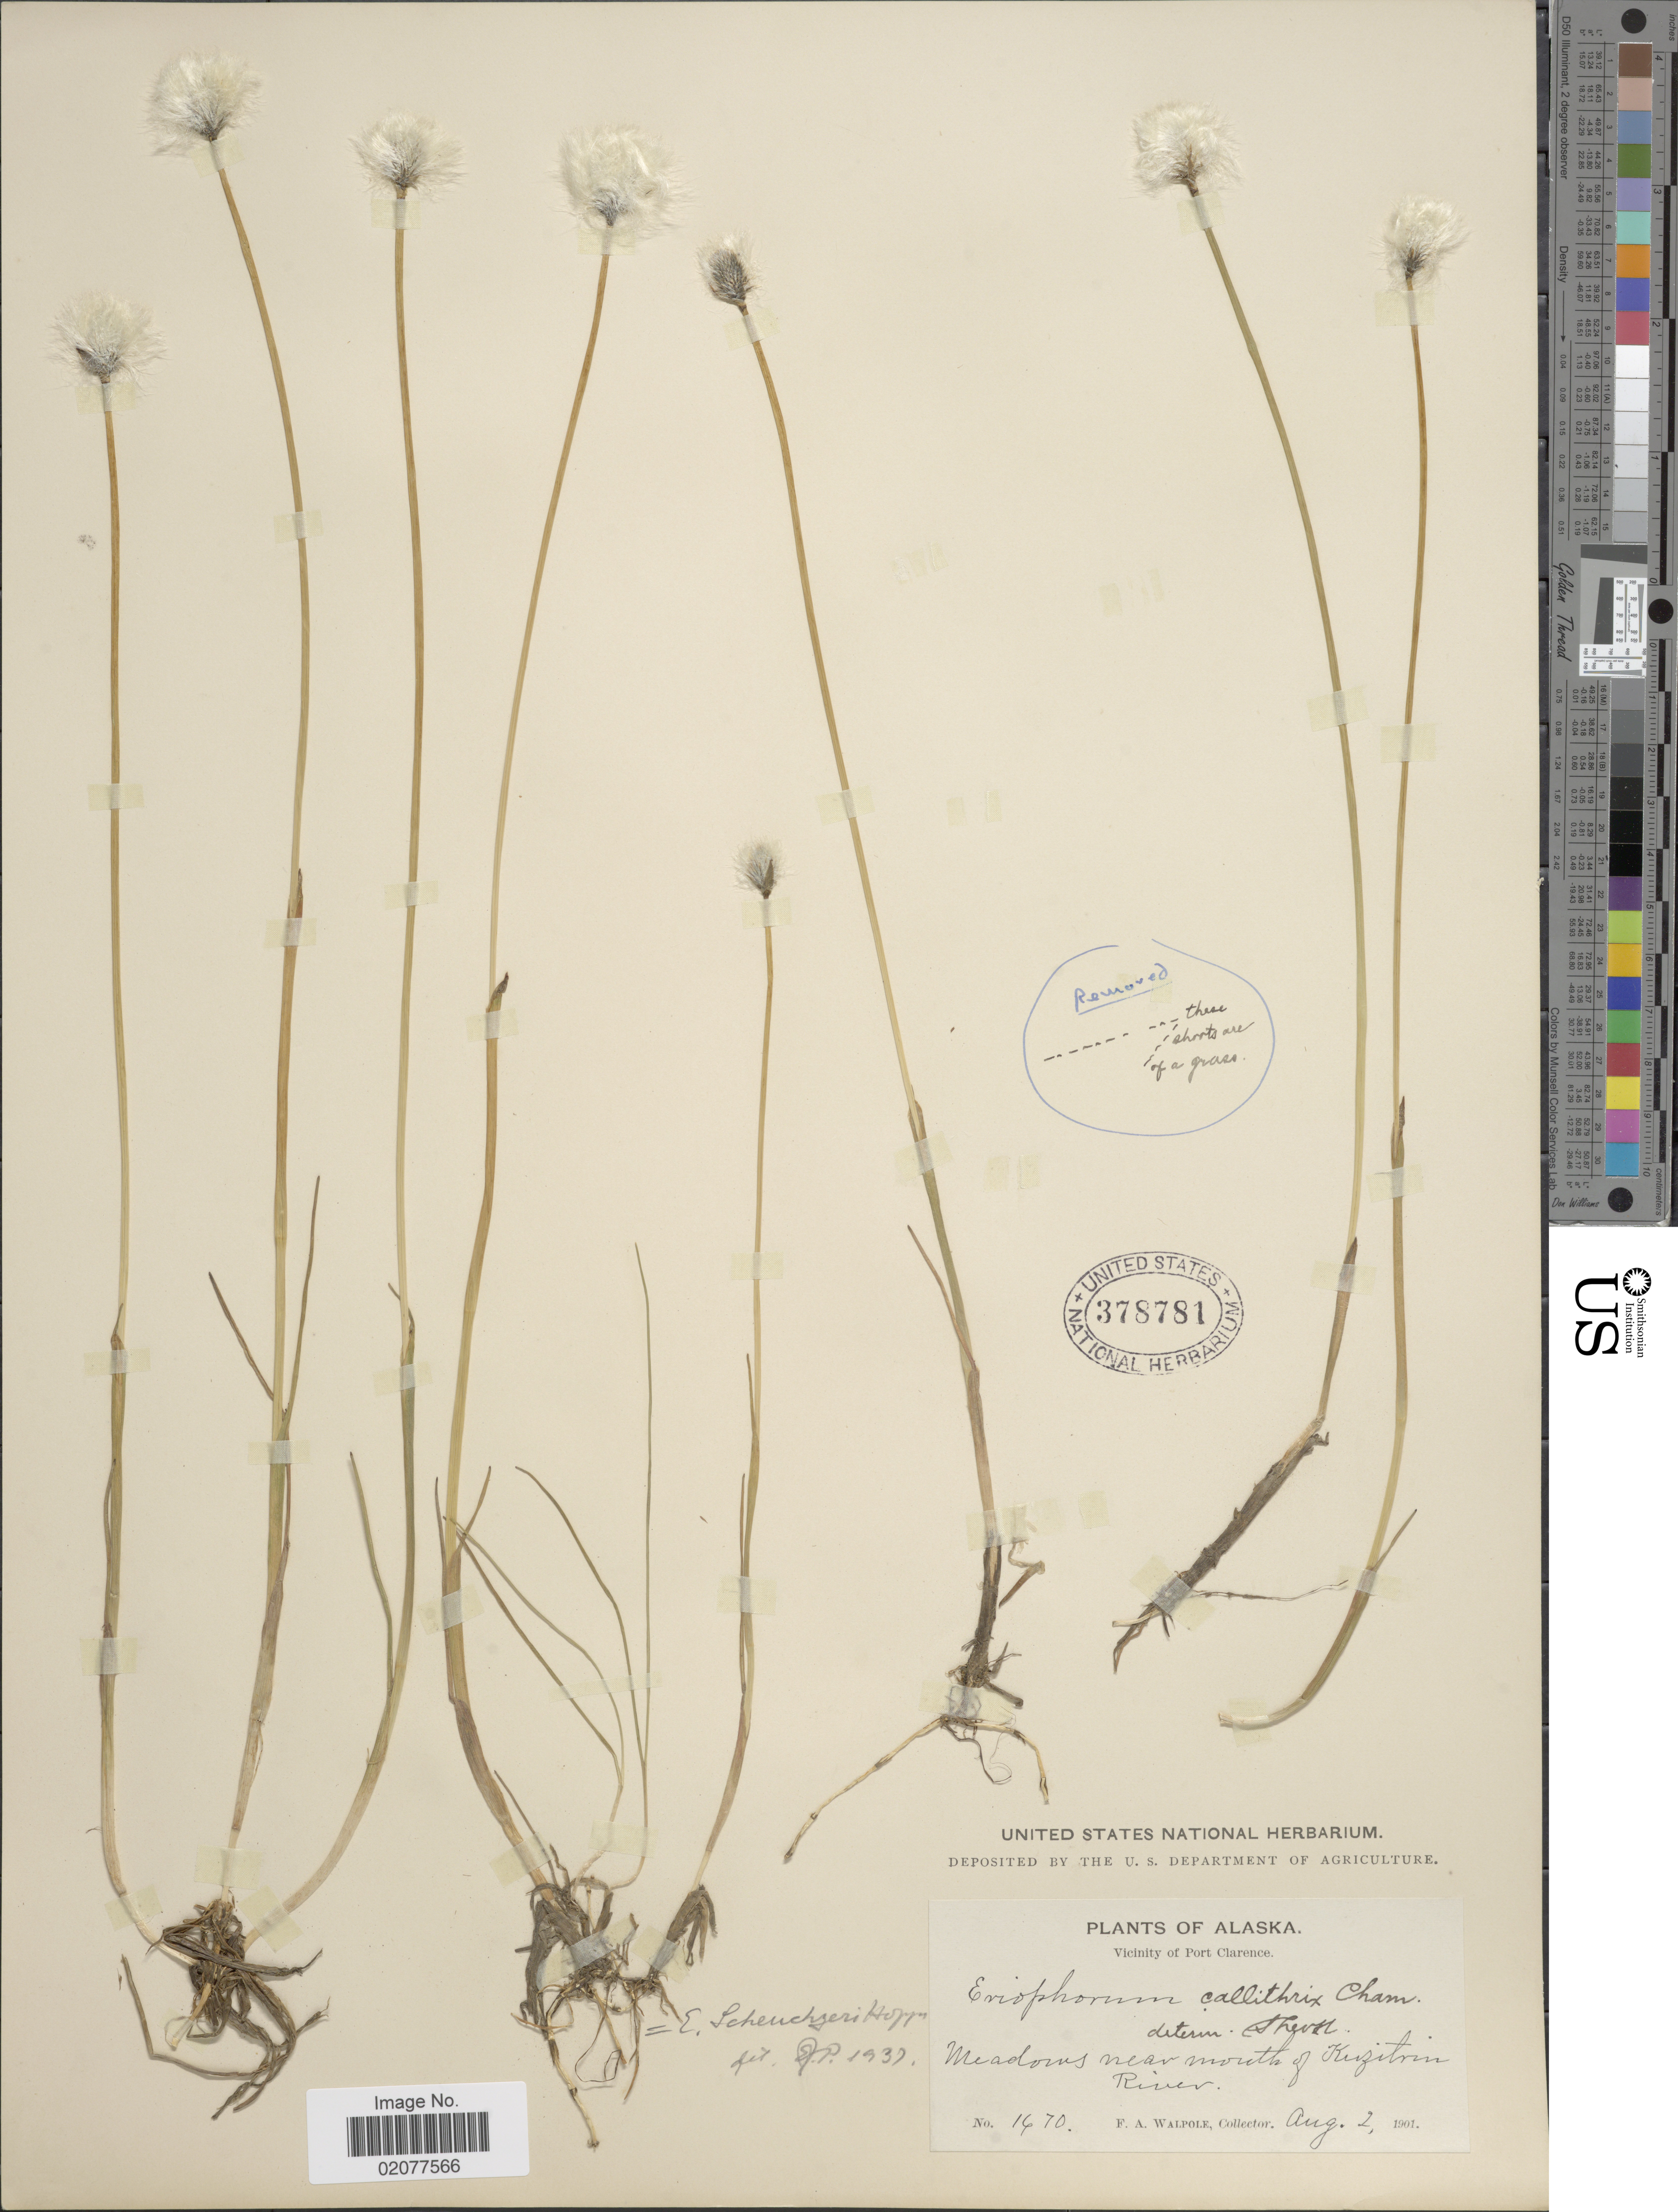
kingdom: Plantae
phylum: Tracheophyta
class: Liliopsida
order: Poales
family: Cyperaceae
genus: Eriophorum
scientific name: Eriophorum scheuchzeri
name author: Hoppe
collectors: F. Walpole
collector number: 1470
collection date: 1901-08-02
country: United States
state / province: Alaska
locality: Meadows near mouth of Kuzitrin River. Vicinity of Port Clarence.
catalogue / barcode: US 378781